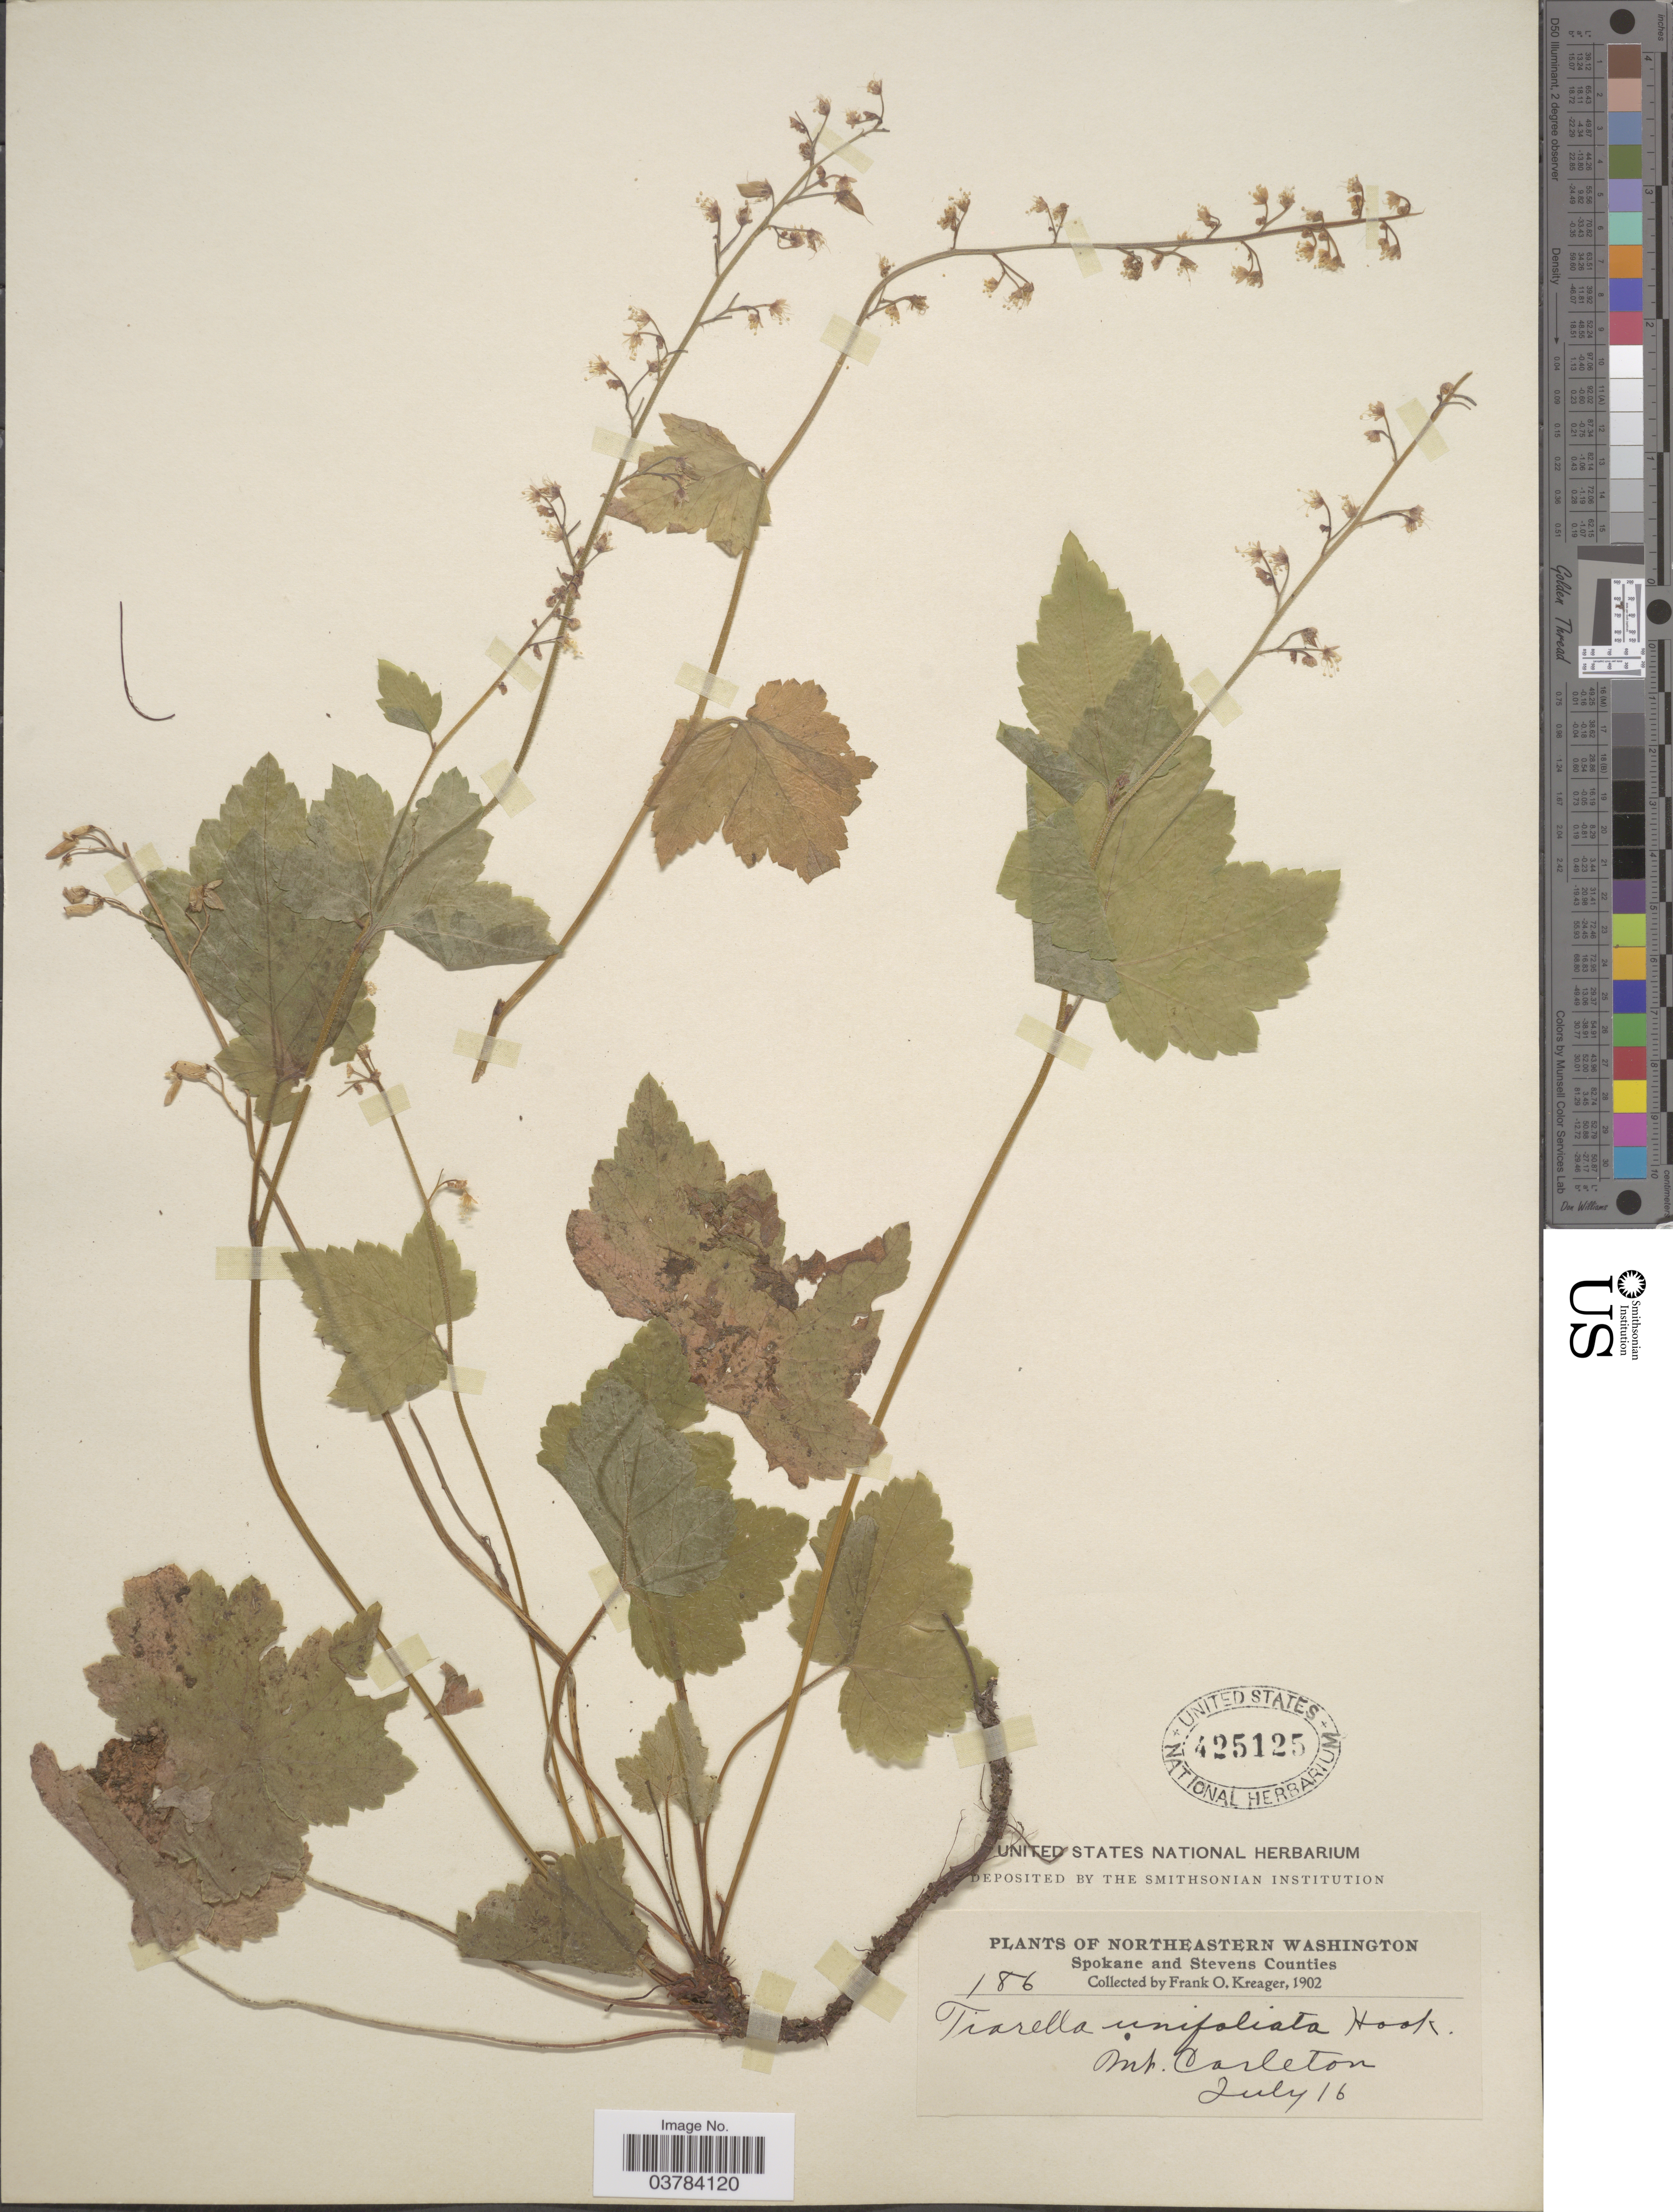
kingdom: Plantae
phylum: Tracheophyta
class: Magnoliopsida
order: Saxifragales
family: Saxifragaceae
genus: Tiarella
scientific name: Tiarella unifoliata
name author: Hook.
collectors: F. Kreager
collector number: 186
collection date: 1902-07-16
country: United States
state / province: Washington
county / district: Spokane / Stevens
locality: Northeastern Washington. Spokane and Stevens Counties. Mt. Carleton.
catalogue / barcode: US 425125